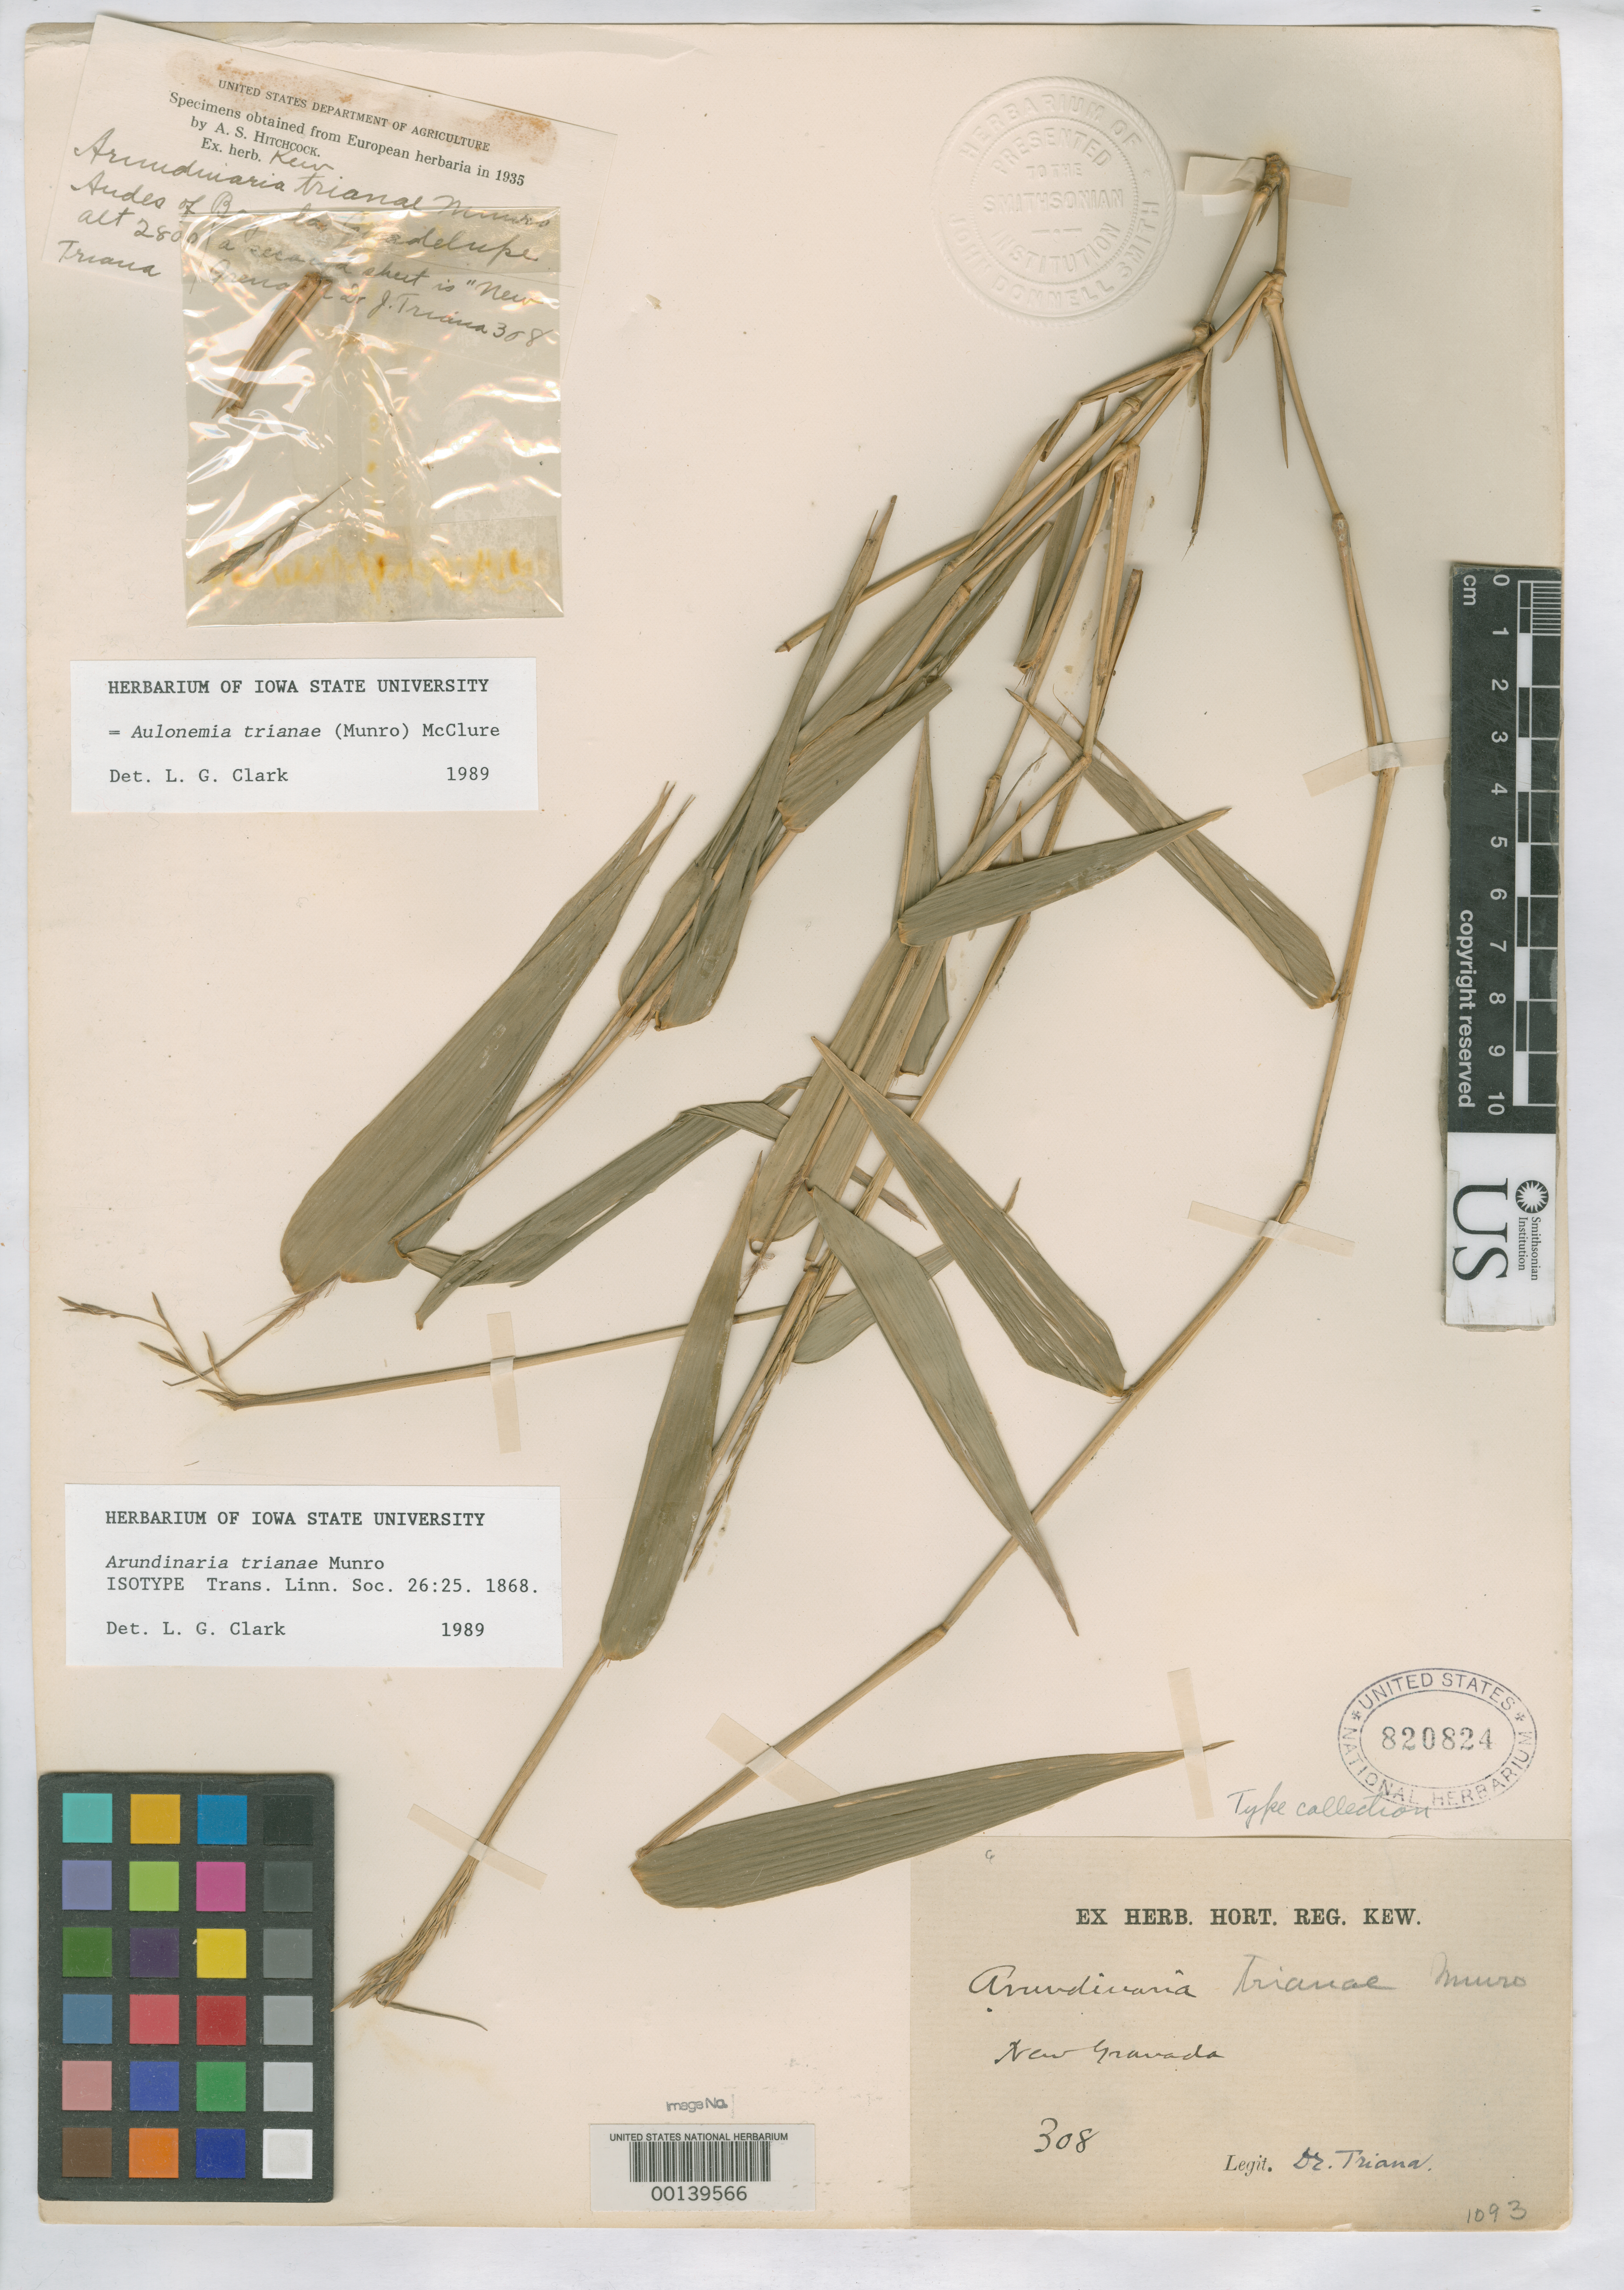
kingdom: Plantae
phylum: Tracheophyta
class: Liliopsida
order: Poales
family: Poaceae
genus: Arundinaria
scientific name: Arundinaria trianae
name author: Munro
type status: Isotype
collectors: J. J. Triana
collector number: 308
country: Colombia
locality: Bogota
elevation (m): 853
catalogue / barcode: US 820824